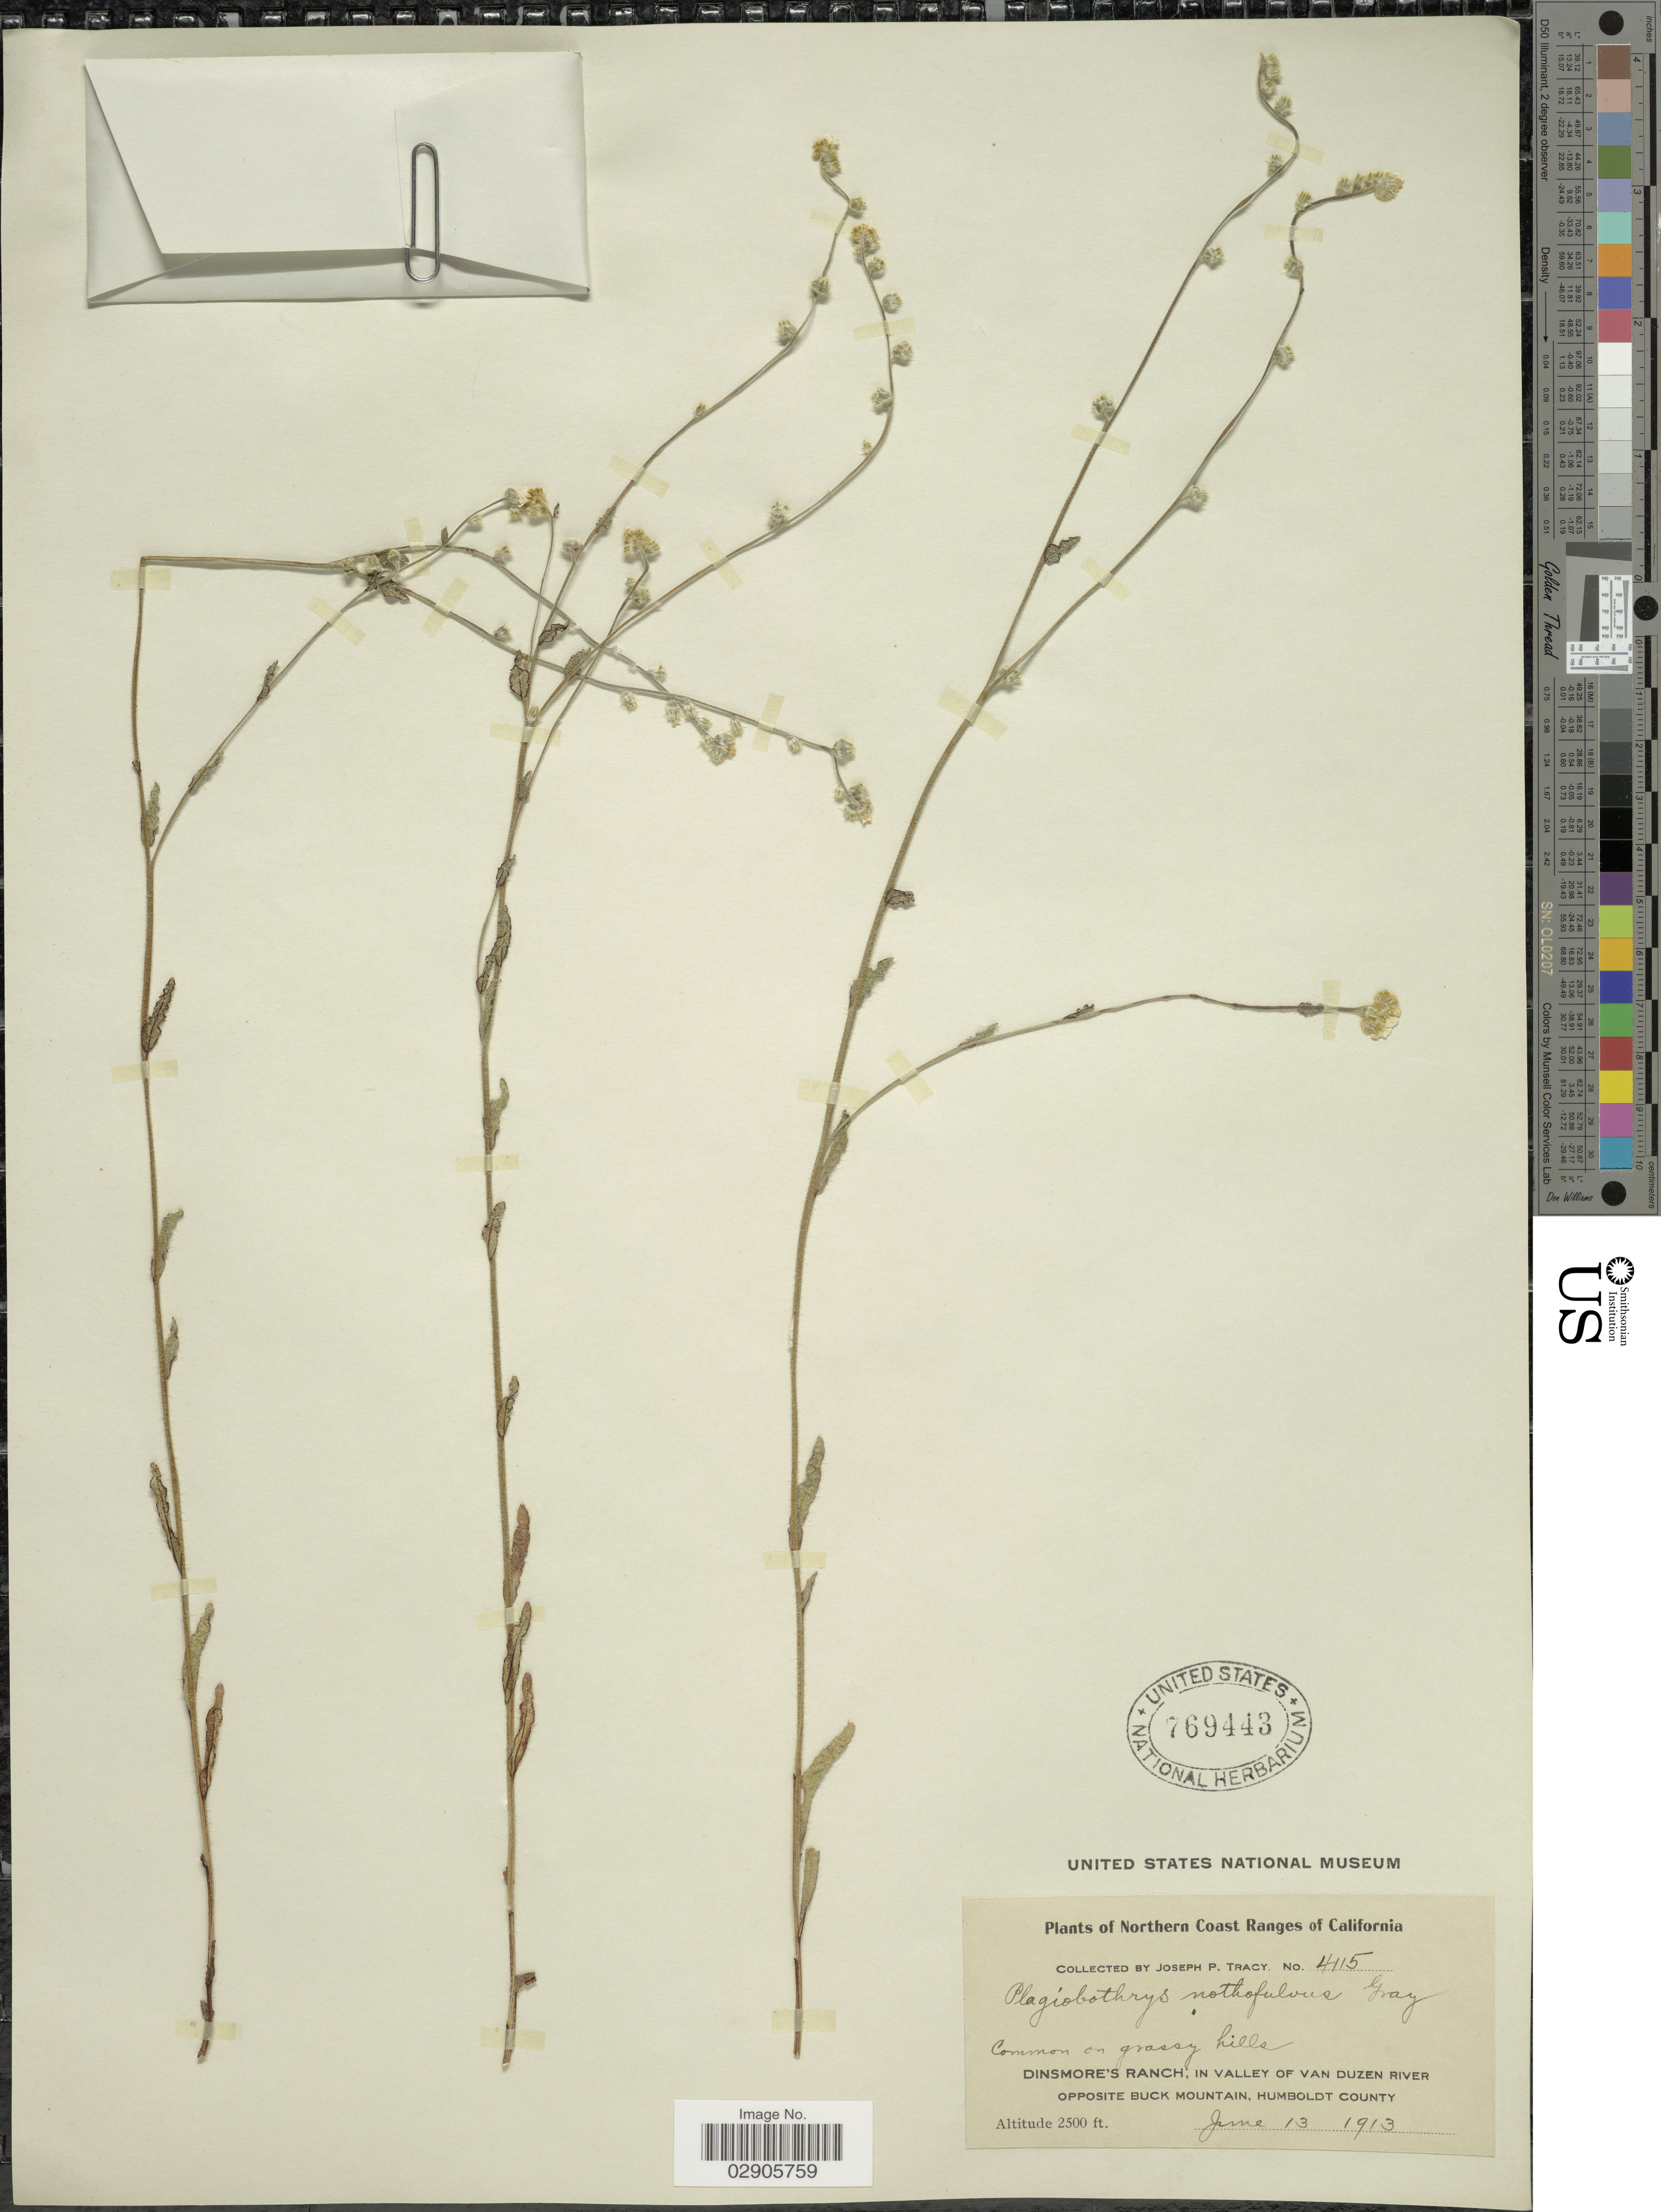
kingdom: Plantae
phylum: Tracheophyta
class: Magnoliopsida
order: Boraginales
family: Boraginaceae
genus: Plagiobothrys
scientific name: Plagiobothrys nothofulvus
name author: (A. Gray) A. Gray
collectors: J. Tracy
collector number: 4115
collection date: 1913-06-13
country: United States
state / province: California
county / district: Humboldt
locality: Northern Coast Ranges of California. Dinsmore's Ranch, in Valley of Van Duzen River opposite Buck Mountain, Humboldt County.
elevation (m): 762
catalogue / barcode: US 769443